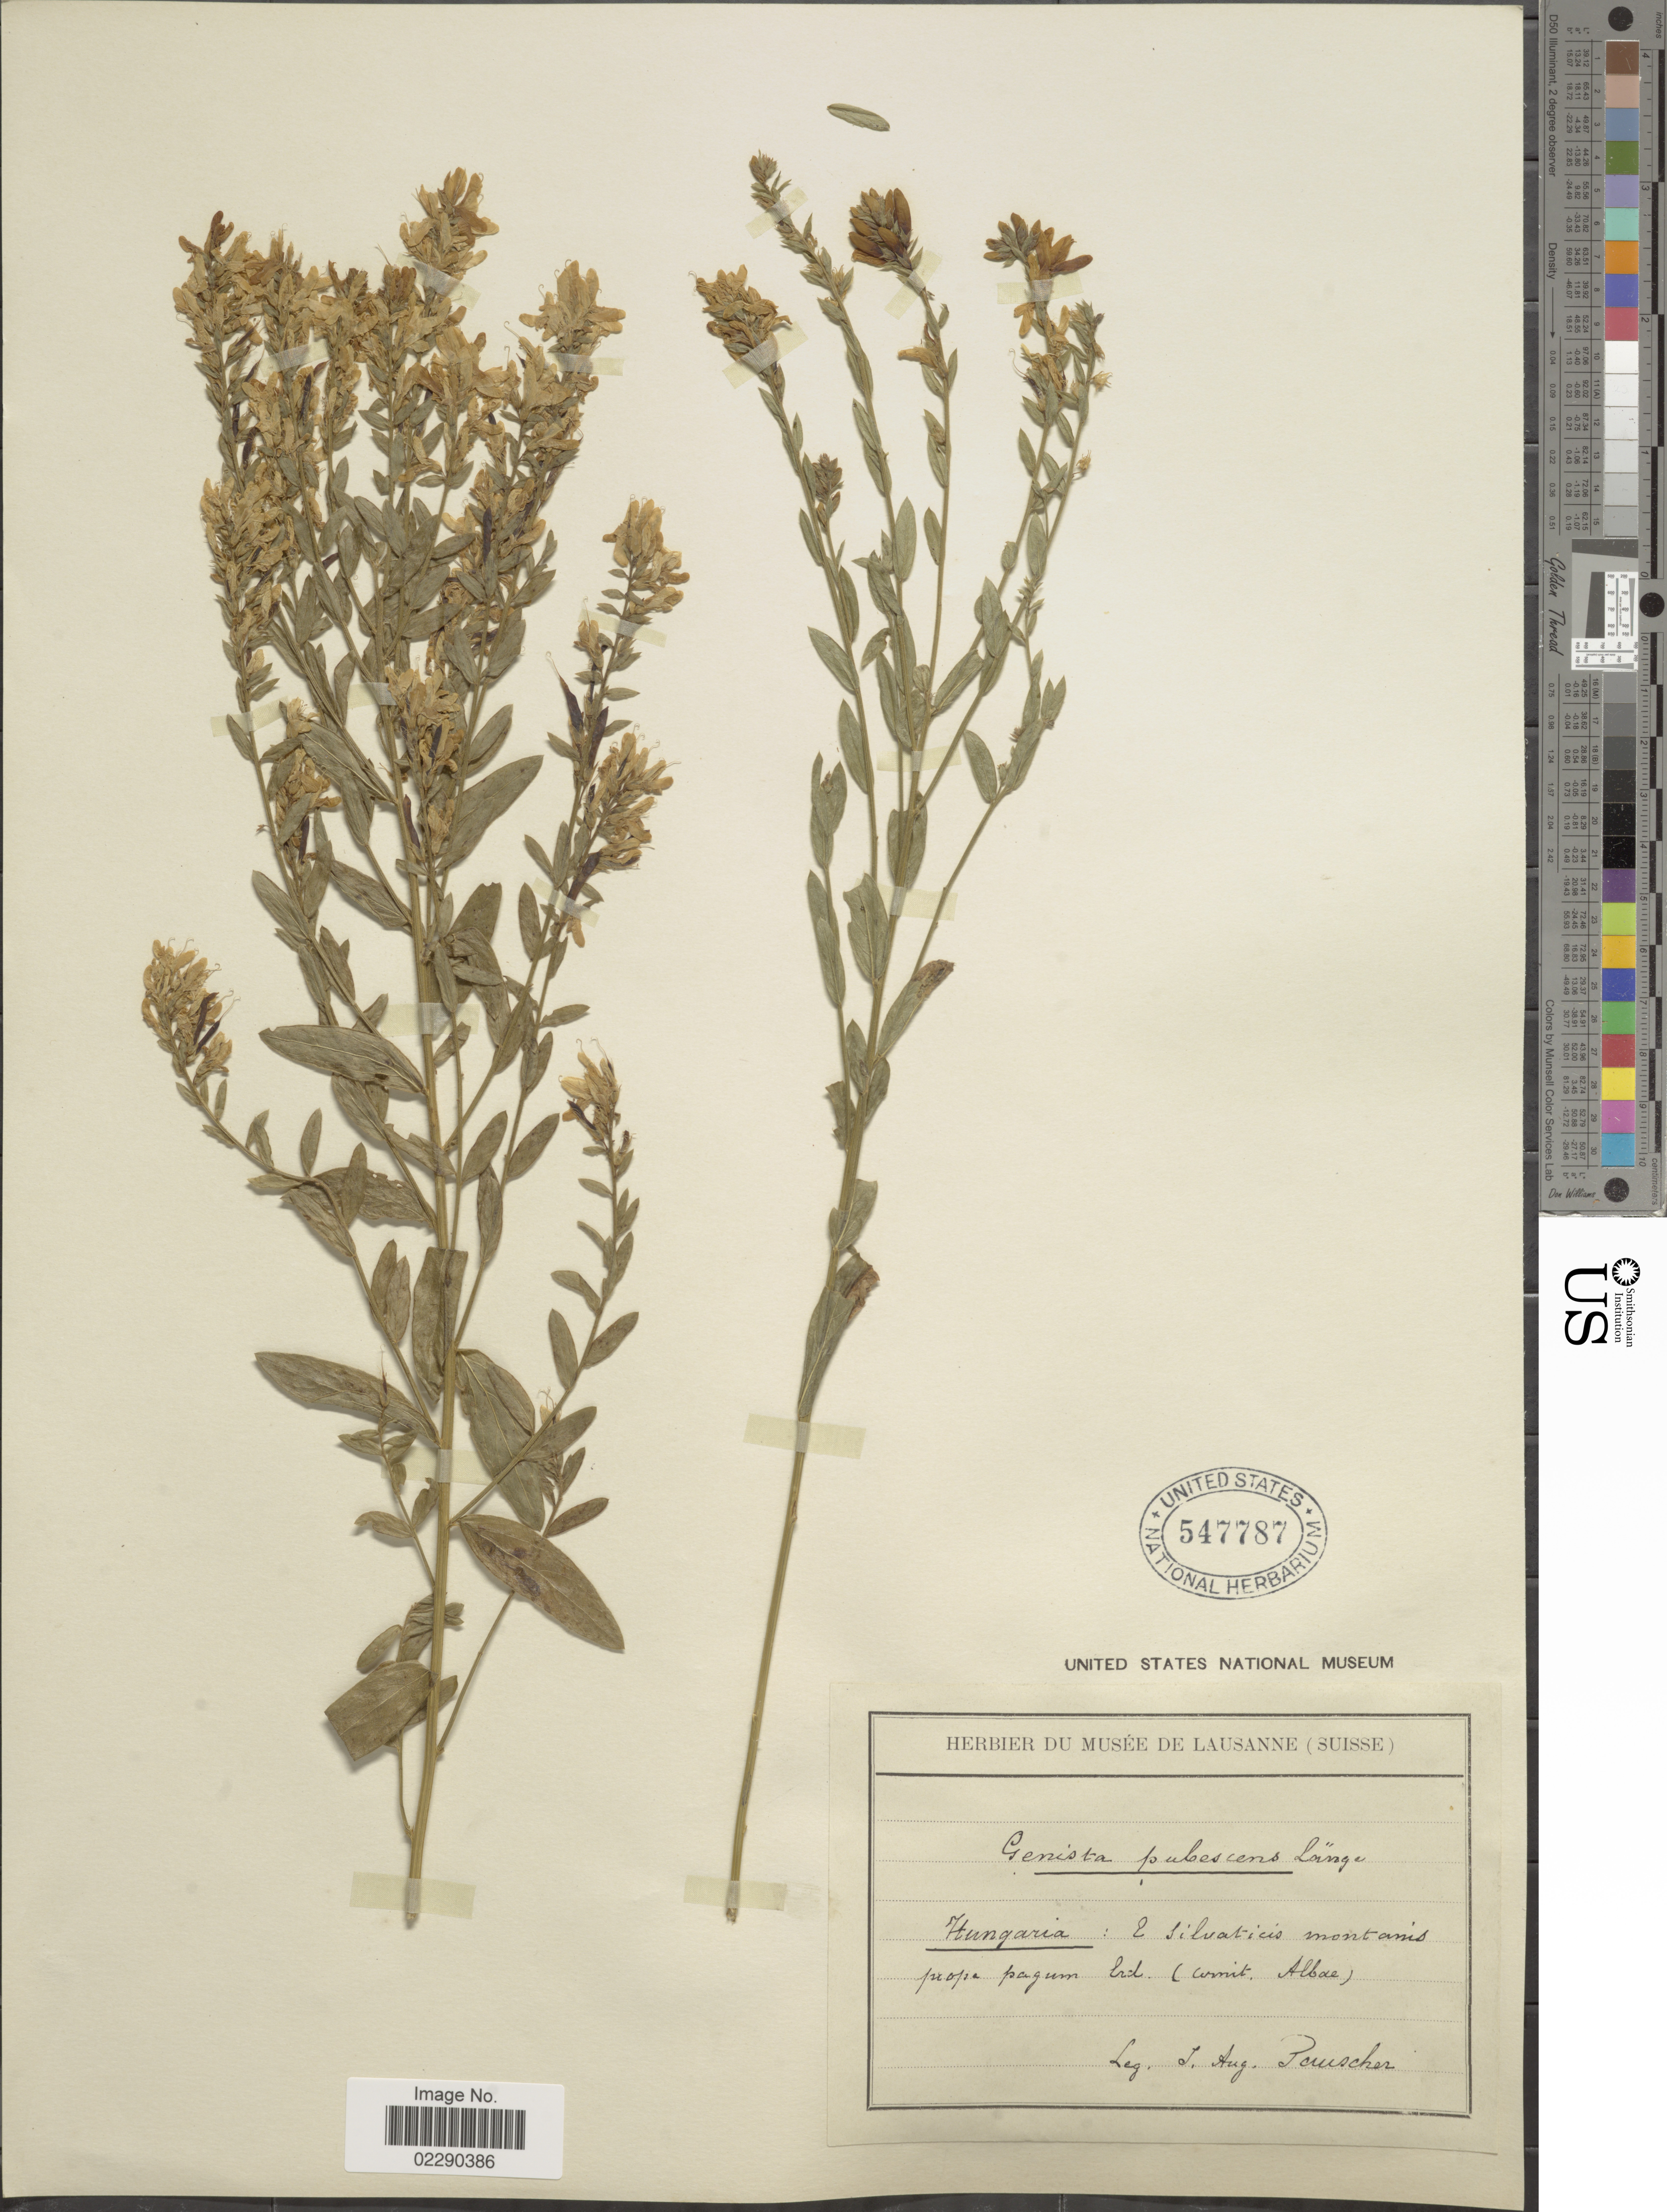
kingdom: Plantae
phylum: Tracheophyta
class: Magnoliopsida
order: Fabales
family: Fabaceae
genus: Genista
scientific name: Genista pubescens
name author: Láng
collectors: G. Tauscher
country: Hungary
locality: Prope pagum Erd (comit. Albae)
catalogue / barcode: US 547787